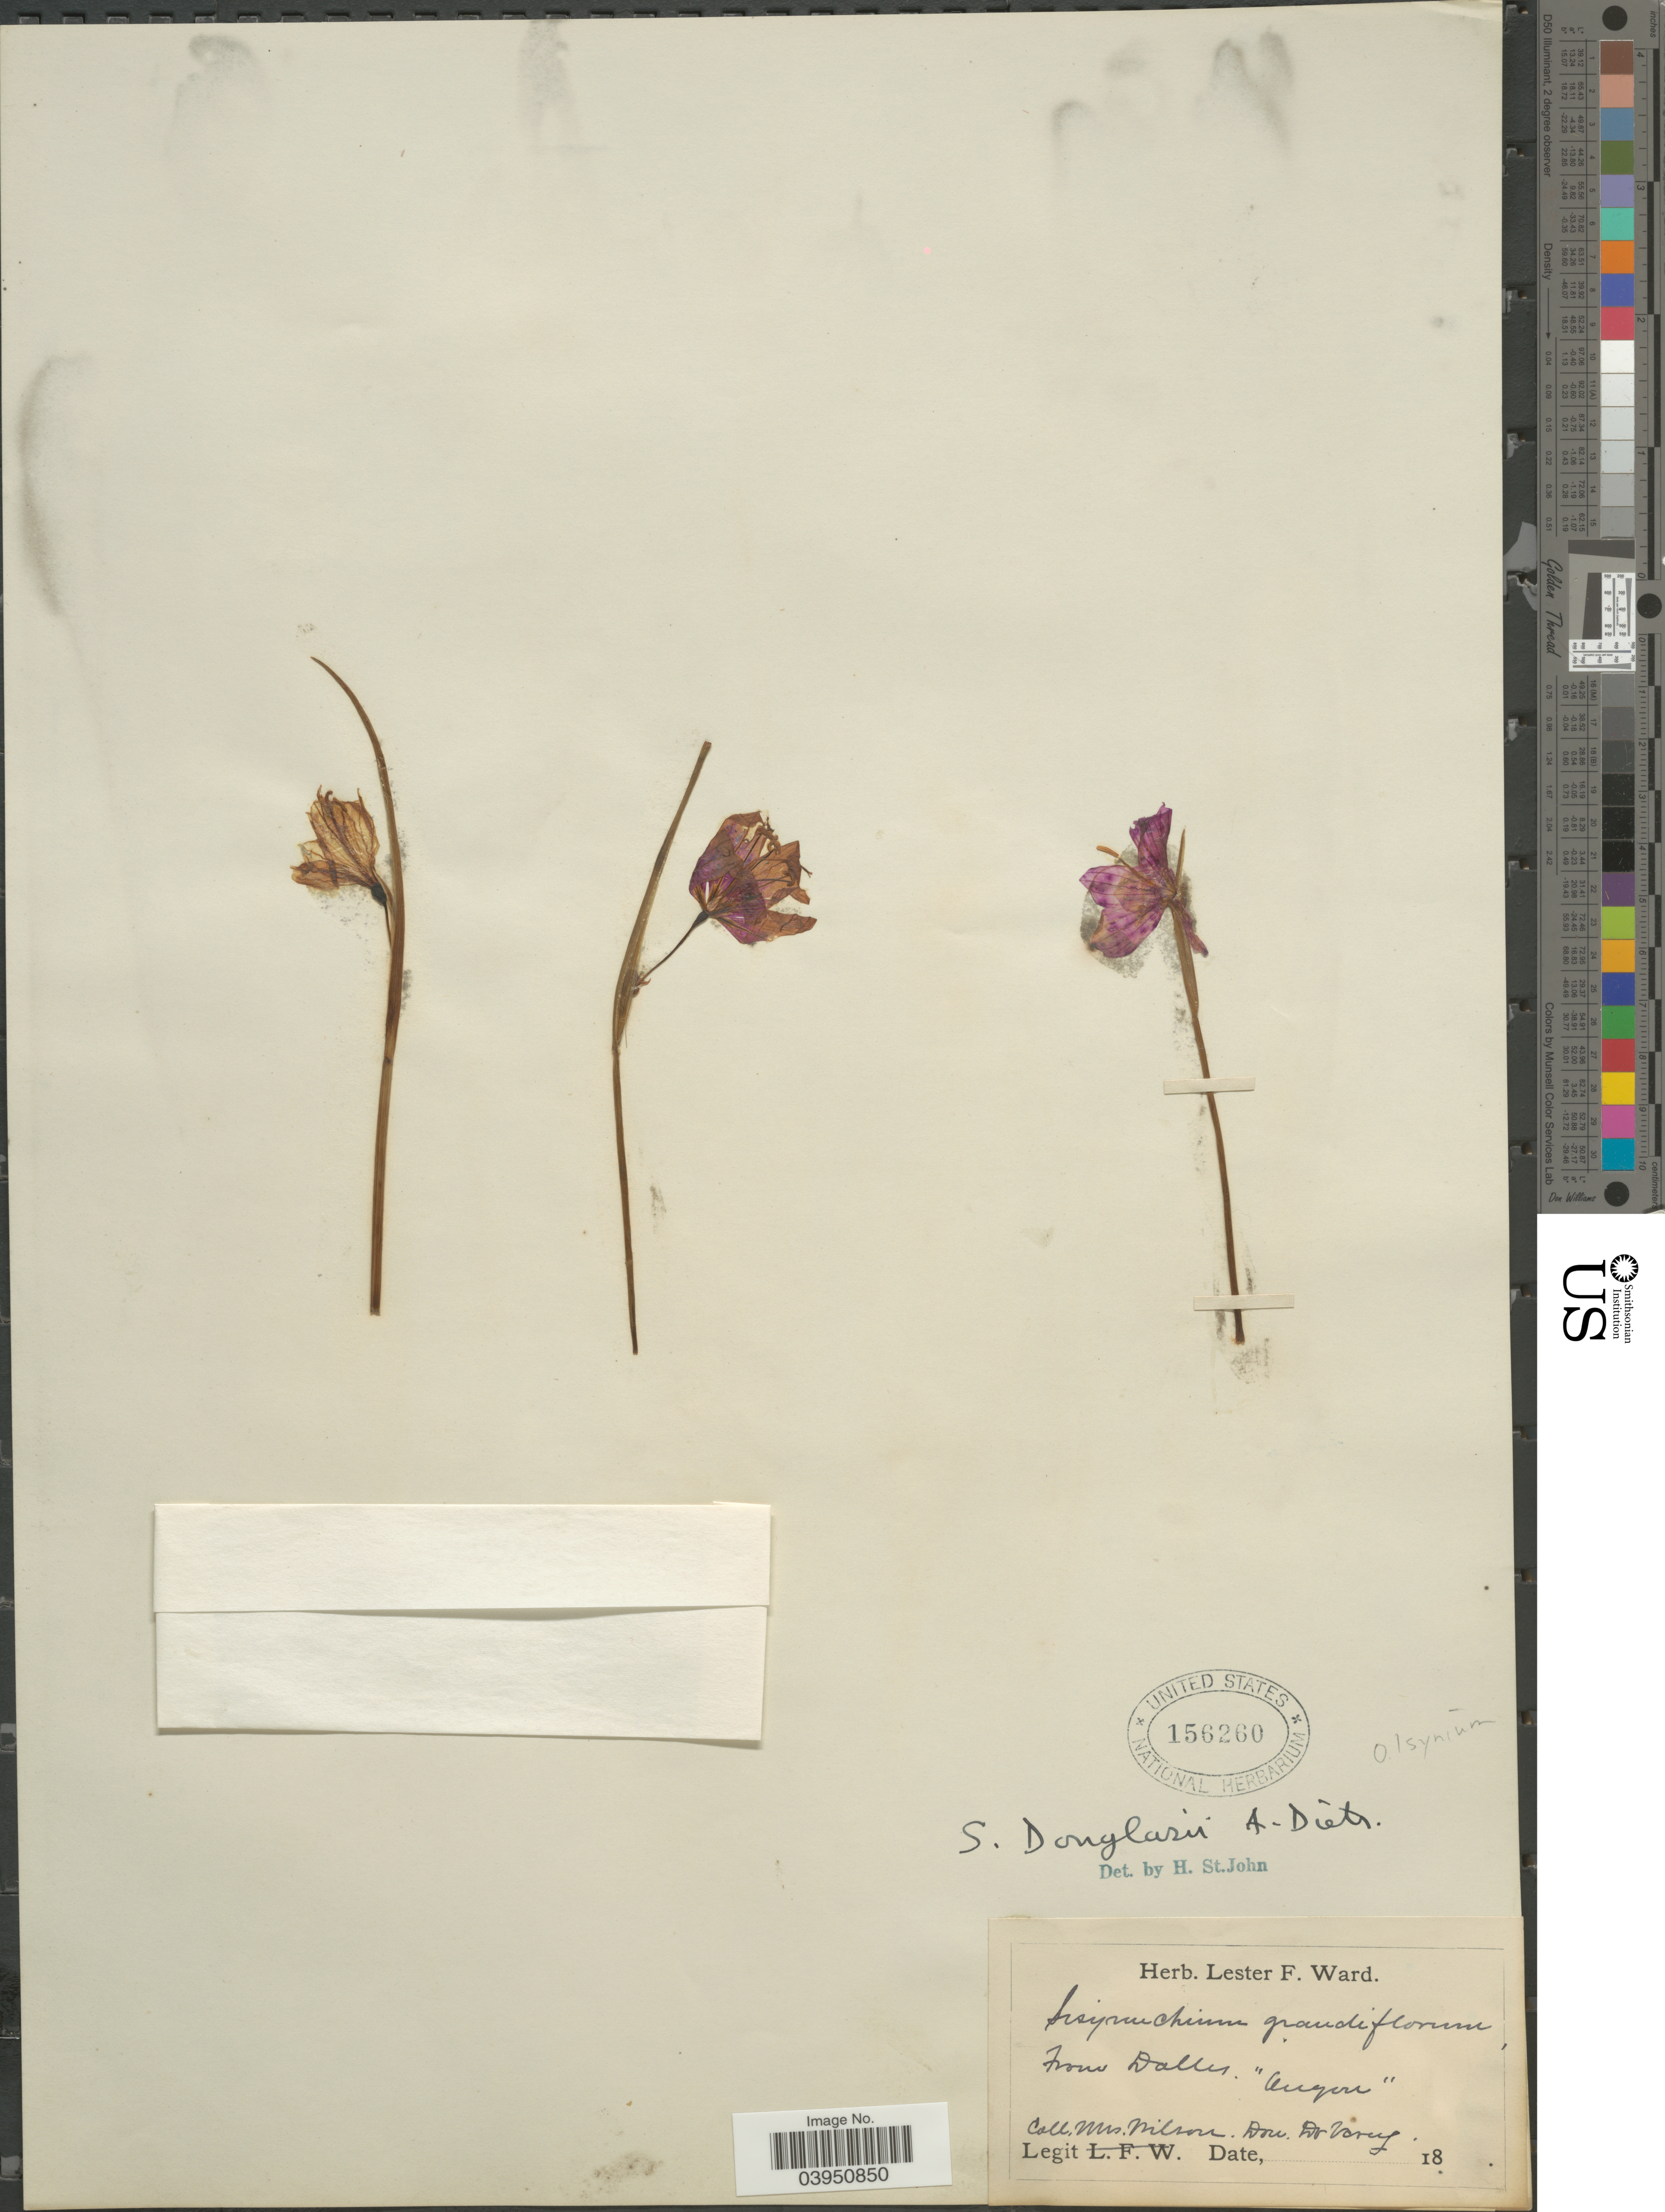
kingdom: Plantae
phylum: Tracheophyta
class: Liliopsida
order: Asparagales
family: Iridaceae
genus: Sisyrinchium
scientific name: Sisyrinchium douglasii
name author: A. Dietr.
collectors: Wilson & Vasey, --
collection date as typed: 18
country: United States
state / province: Oregon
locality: From Dalles.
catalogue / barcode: US 156260